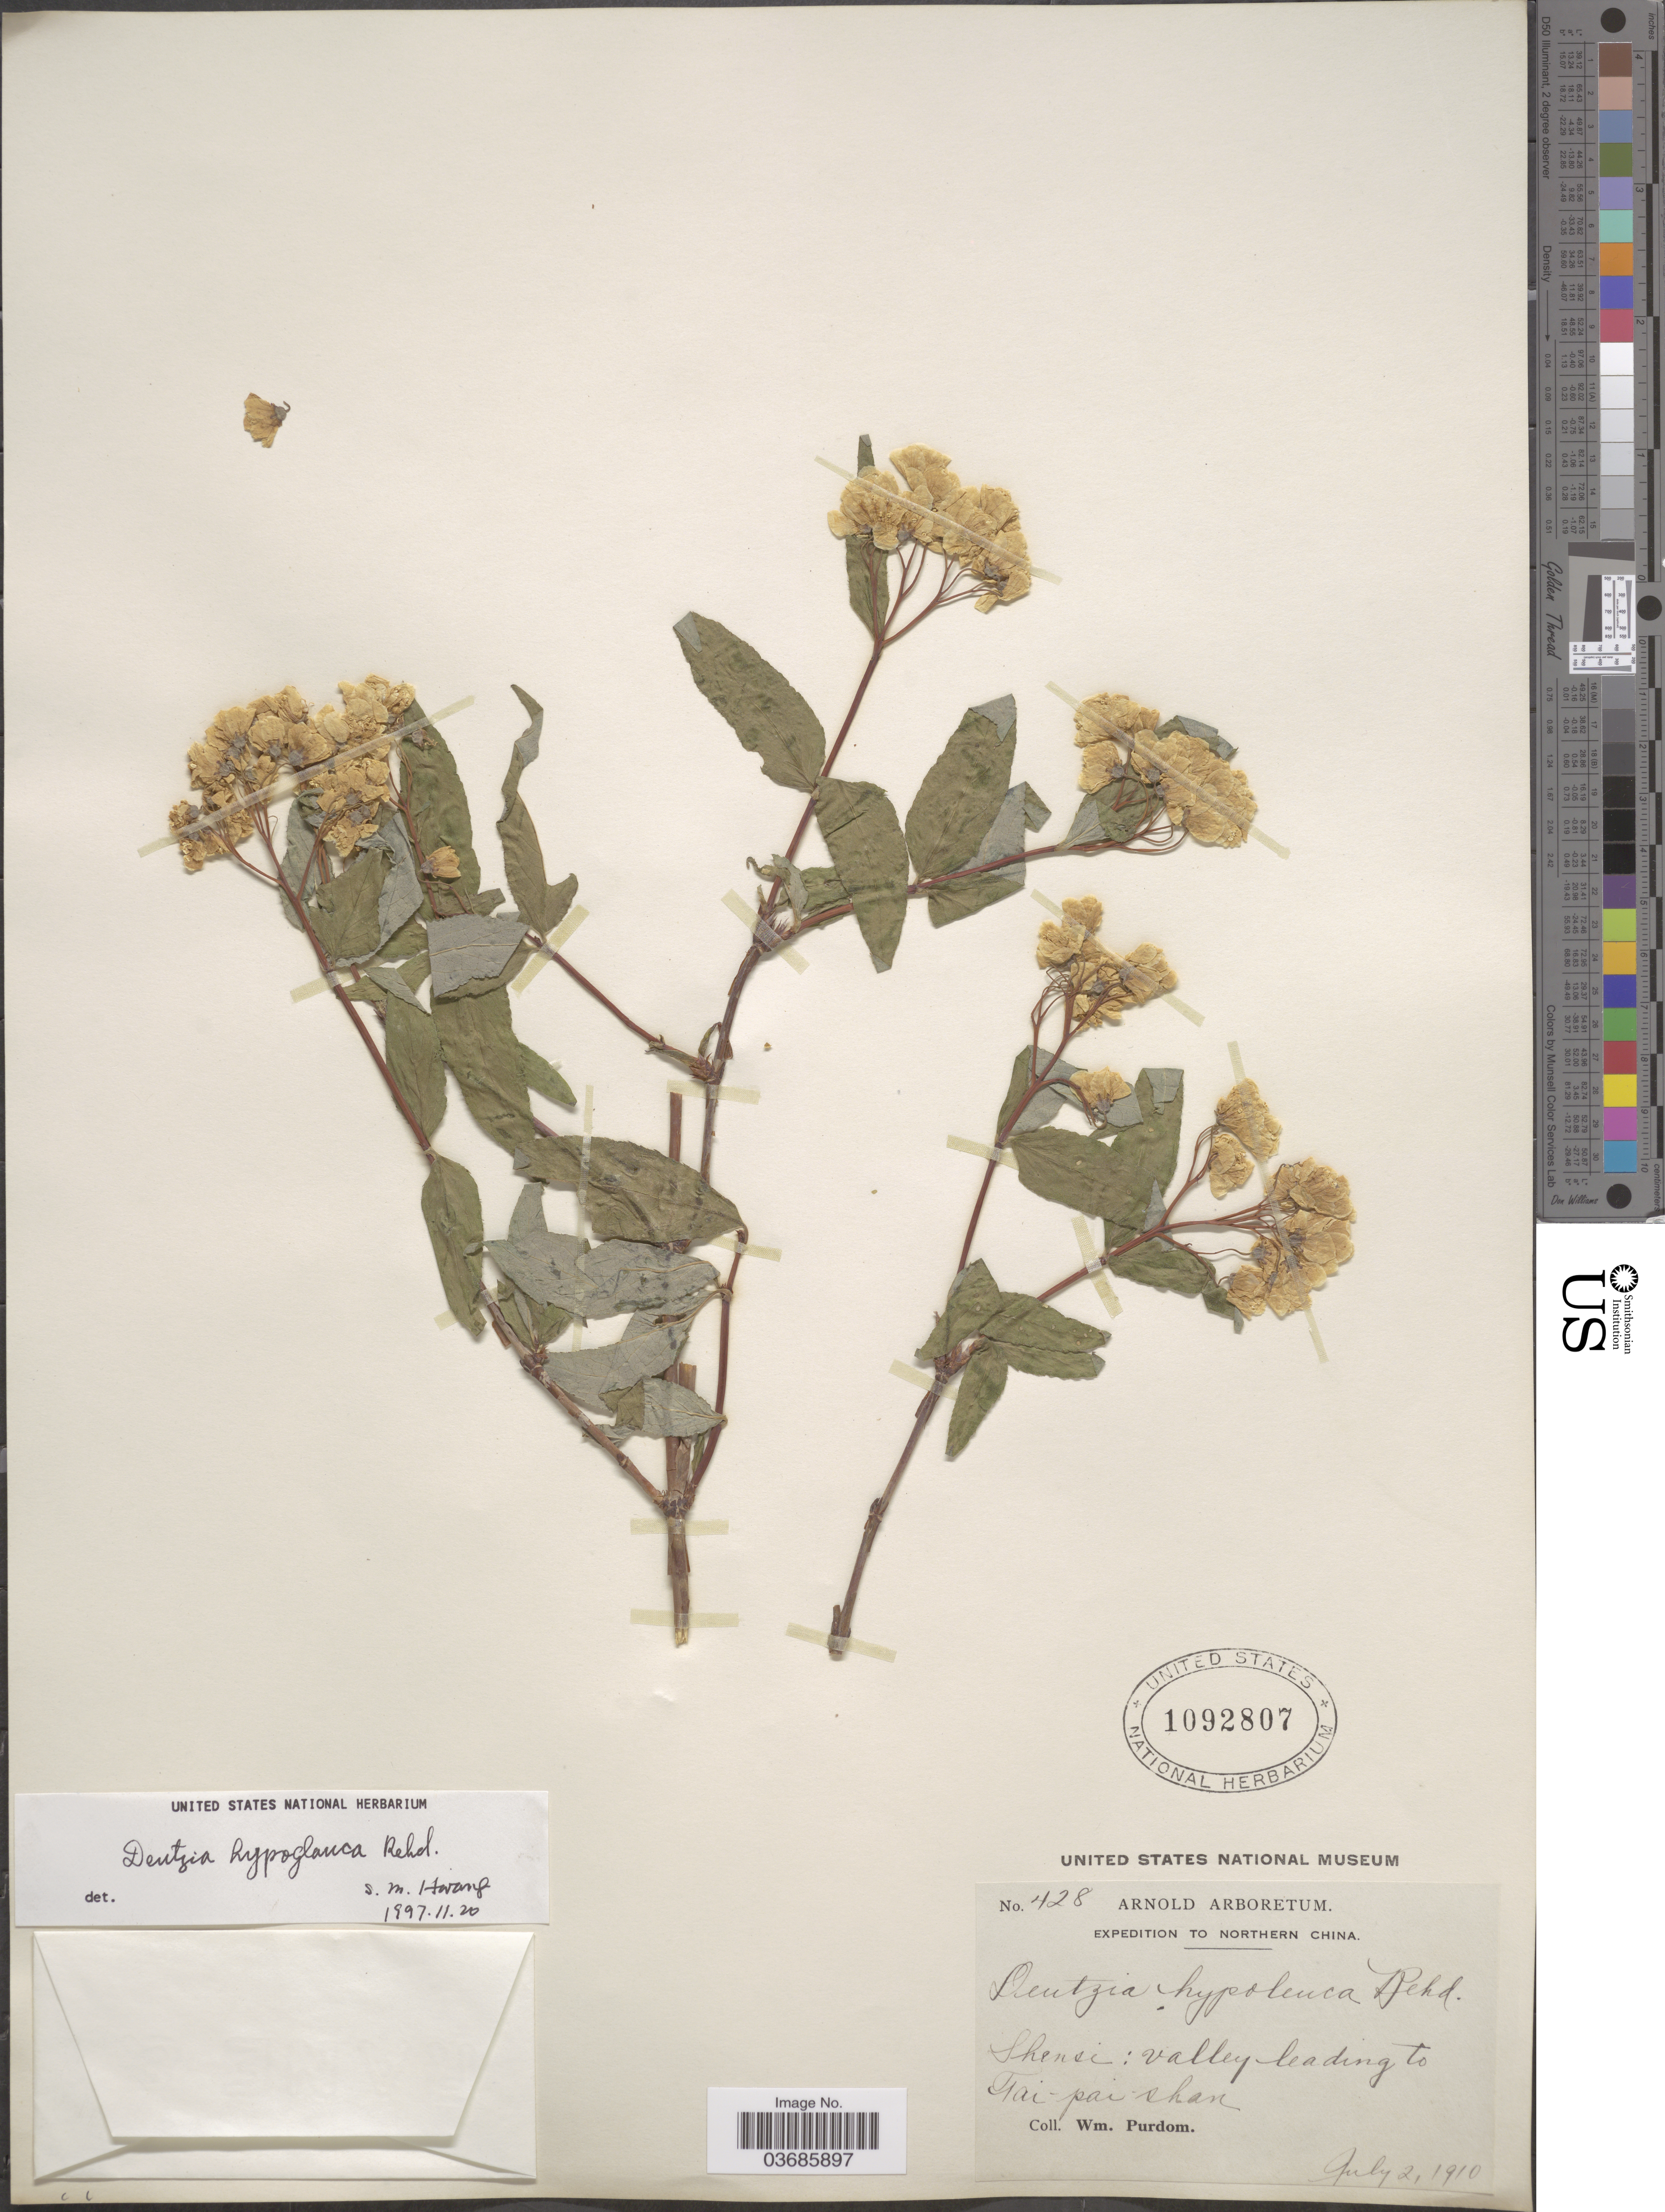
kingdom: Plantae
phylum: Tracheophyta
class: Magnoliopsida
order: Cornales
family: Hydrangeaceae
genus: Deutzia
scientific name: Deutzia hypoleuca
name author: Maxim.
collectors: W. Purdom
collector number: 428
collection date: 1910-07-02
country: China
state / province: Shaanxi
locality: Expedition to Northern China. Shensi: valley leading to Tai-pai-shan.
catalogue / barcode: US 1092807